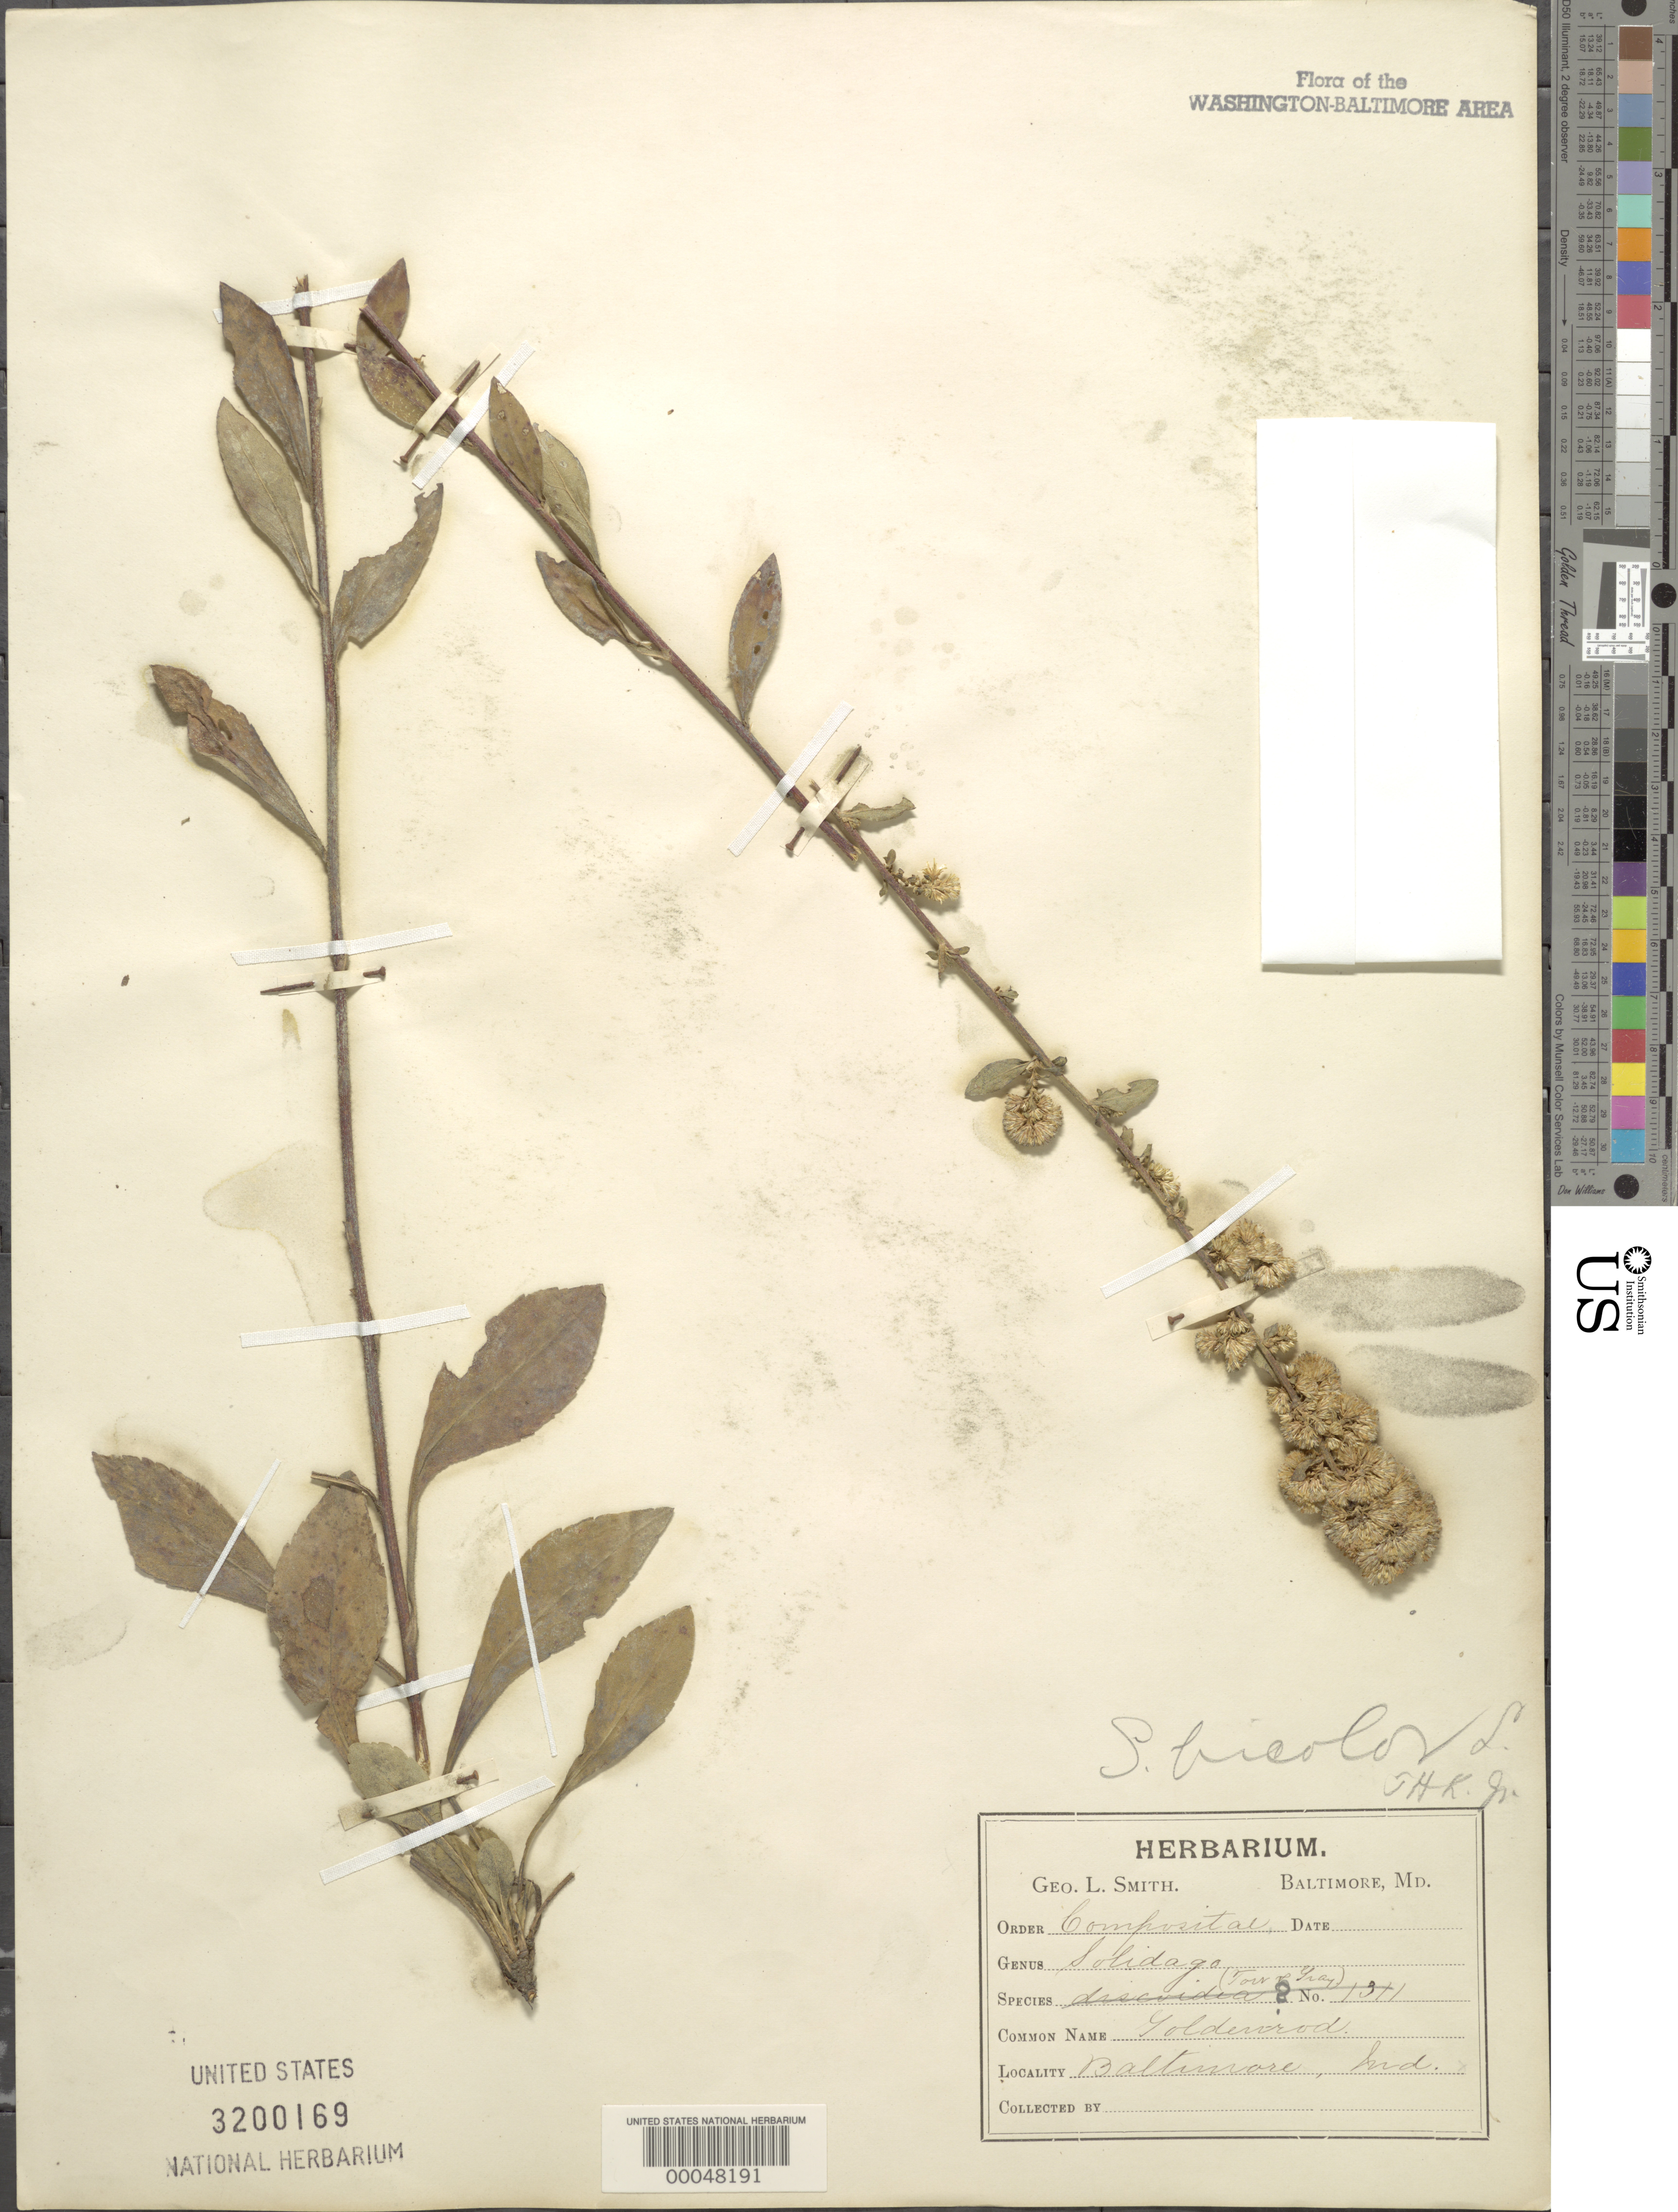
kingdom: Plantae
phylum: Tracheophyta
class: Magnoliopsida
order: Asterales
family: Asteraceae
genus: Solidago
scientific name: Solidago bicolor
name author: L.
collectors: G. L. Smith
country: United States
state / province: Maryland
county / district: City of Baltimore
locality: Baltimore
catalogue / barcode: US 3200169